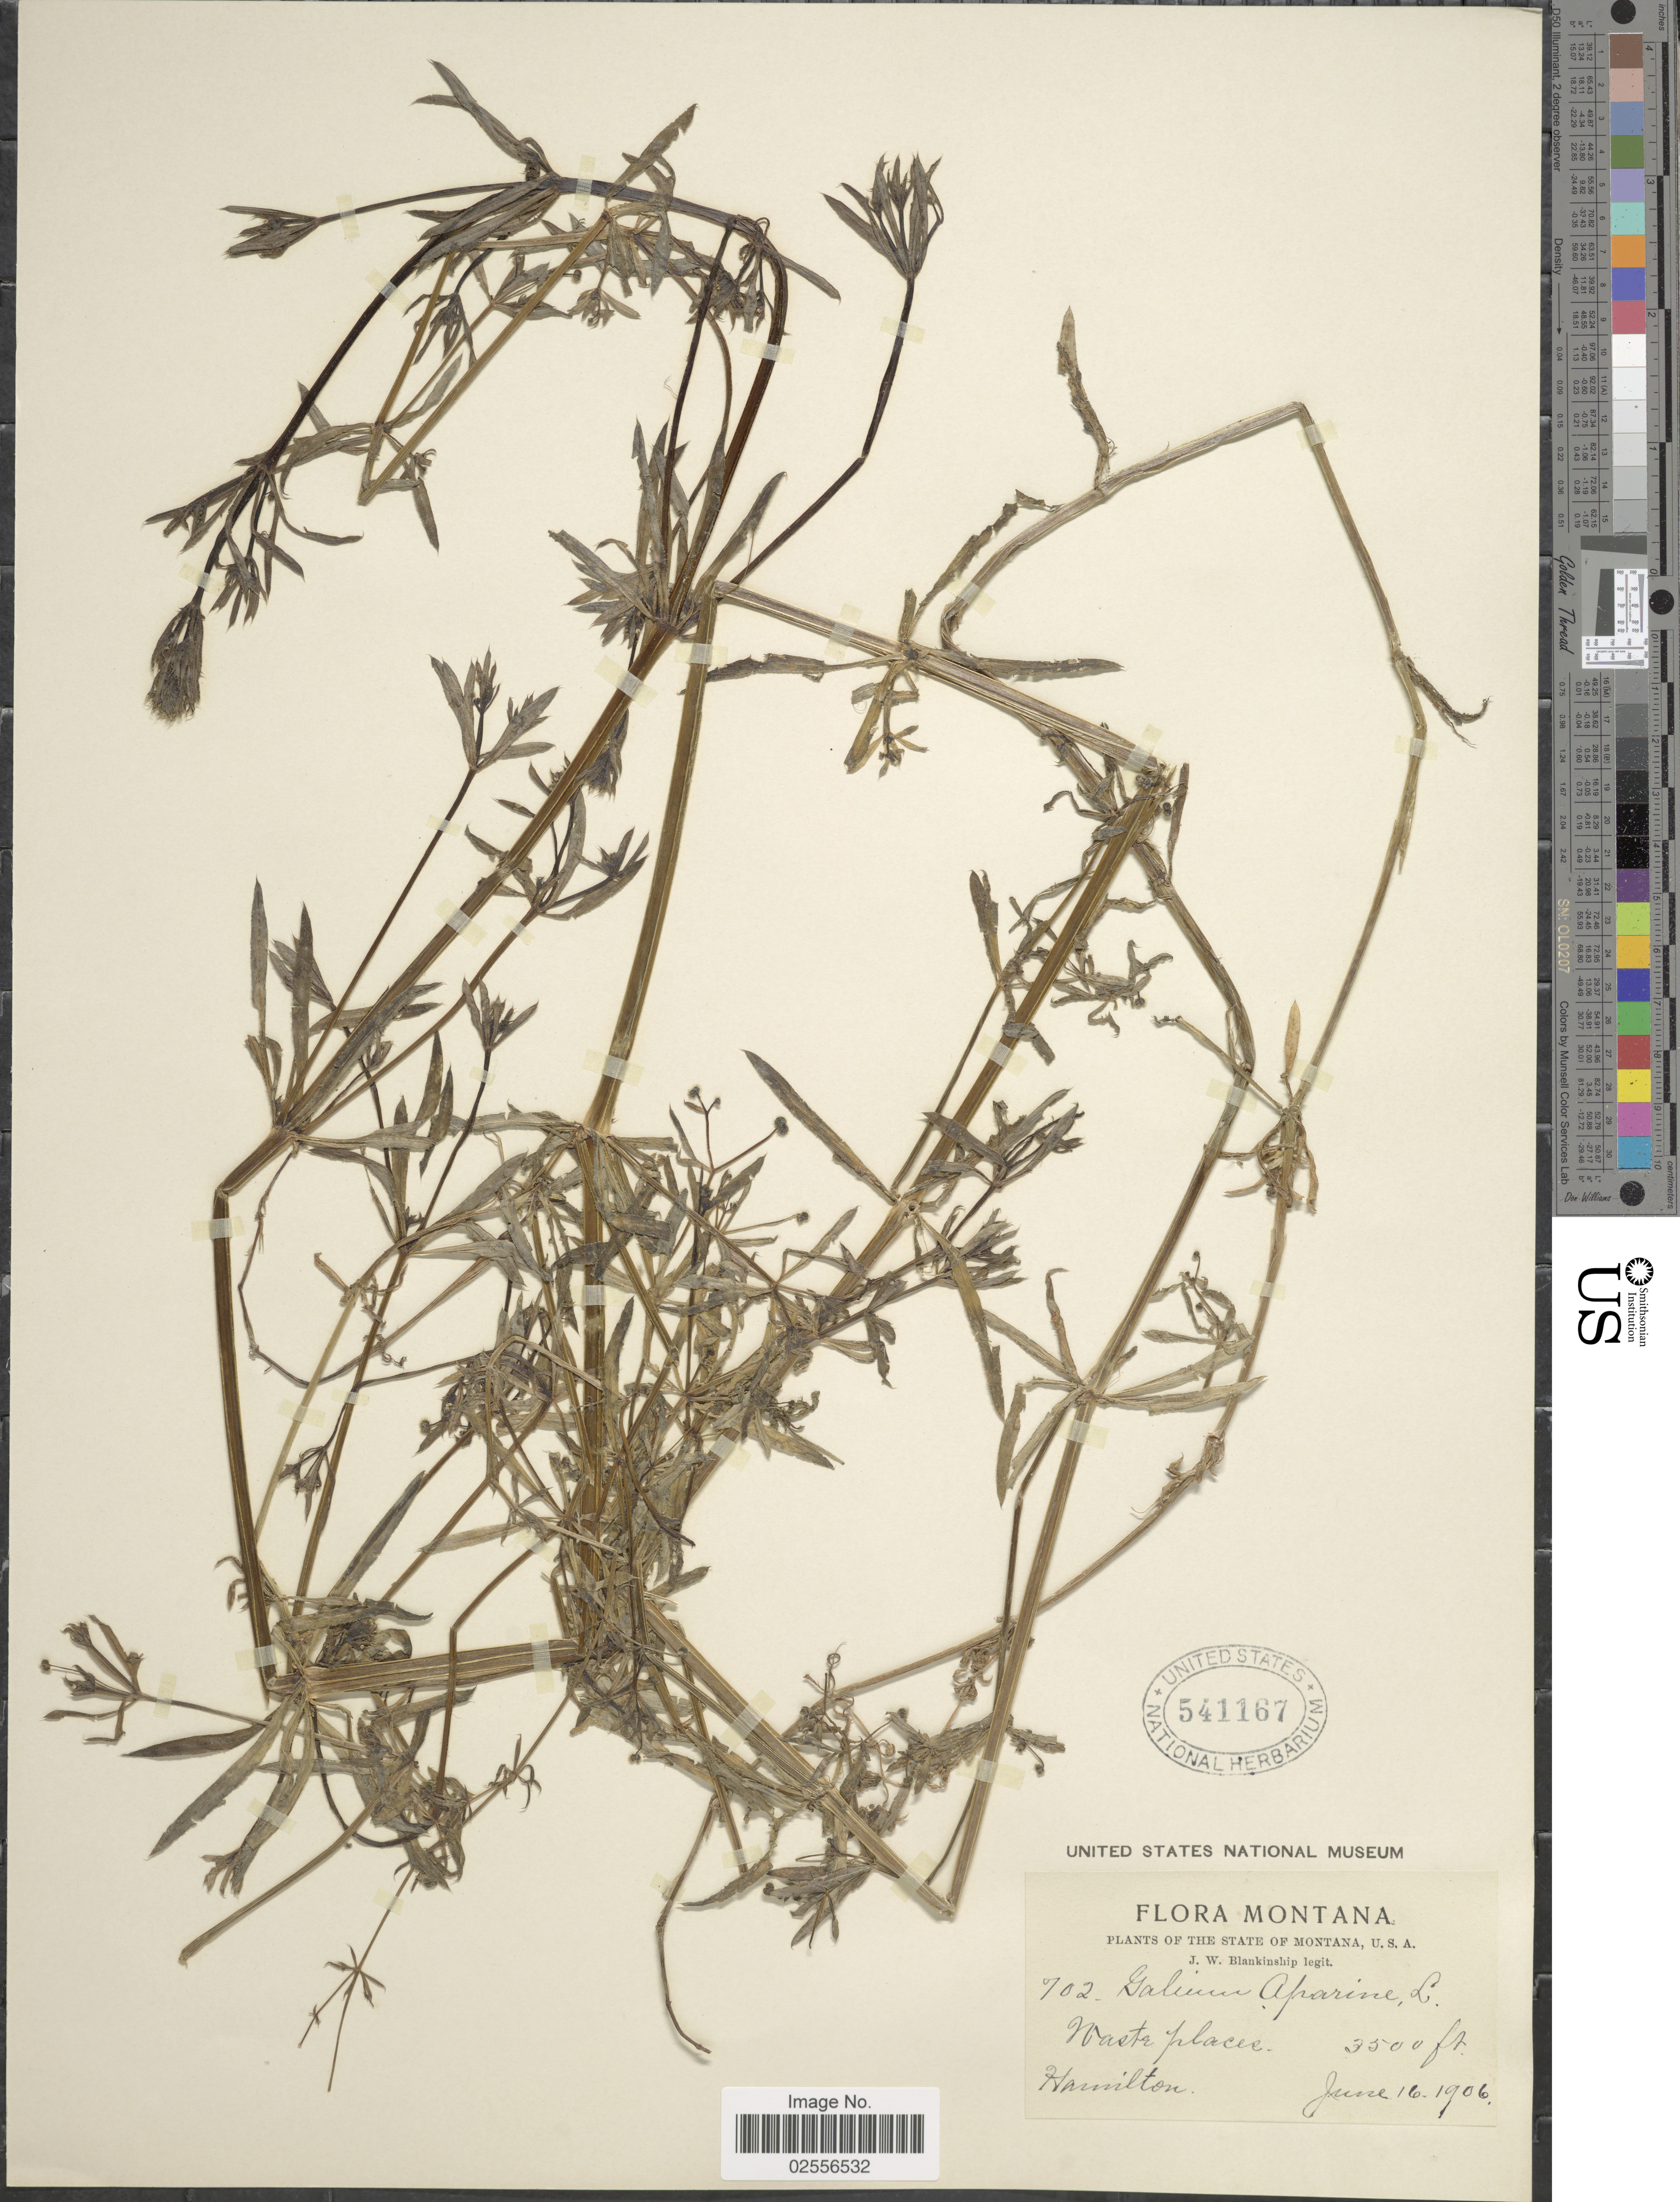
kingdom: Plantae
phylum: Tracheophyta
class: Magnoliopsida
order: Gentianales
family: Rubiaceae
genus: Galium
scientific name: Galium aparine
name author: L.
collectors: J. W. Blankinship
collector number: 702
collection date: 1906-06-16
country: United States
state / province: Montana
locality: Waste places, Hamilton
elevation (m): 1067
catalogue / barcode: US 541167